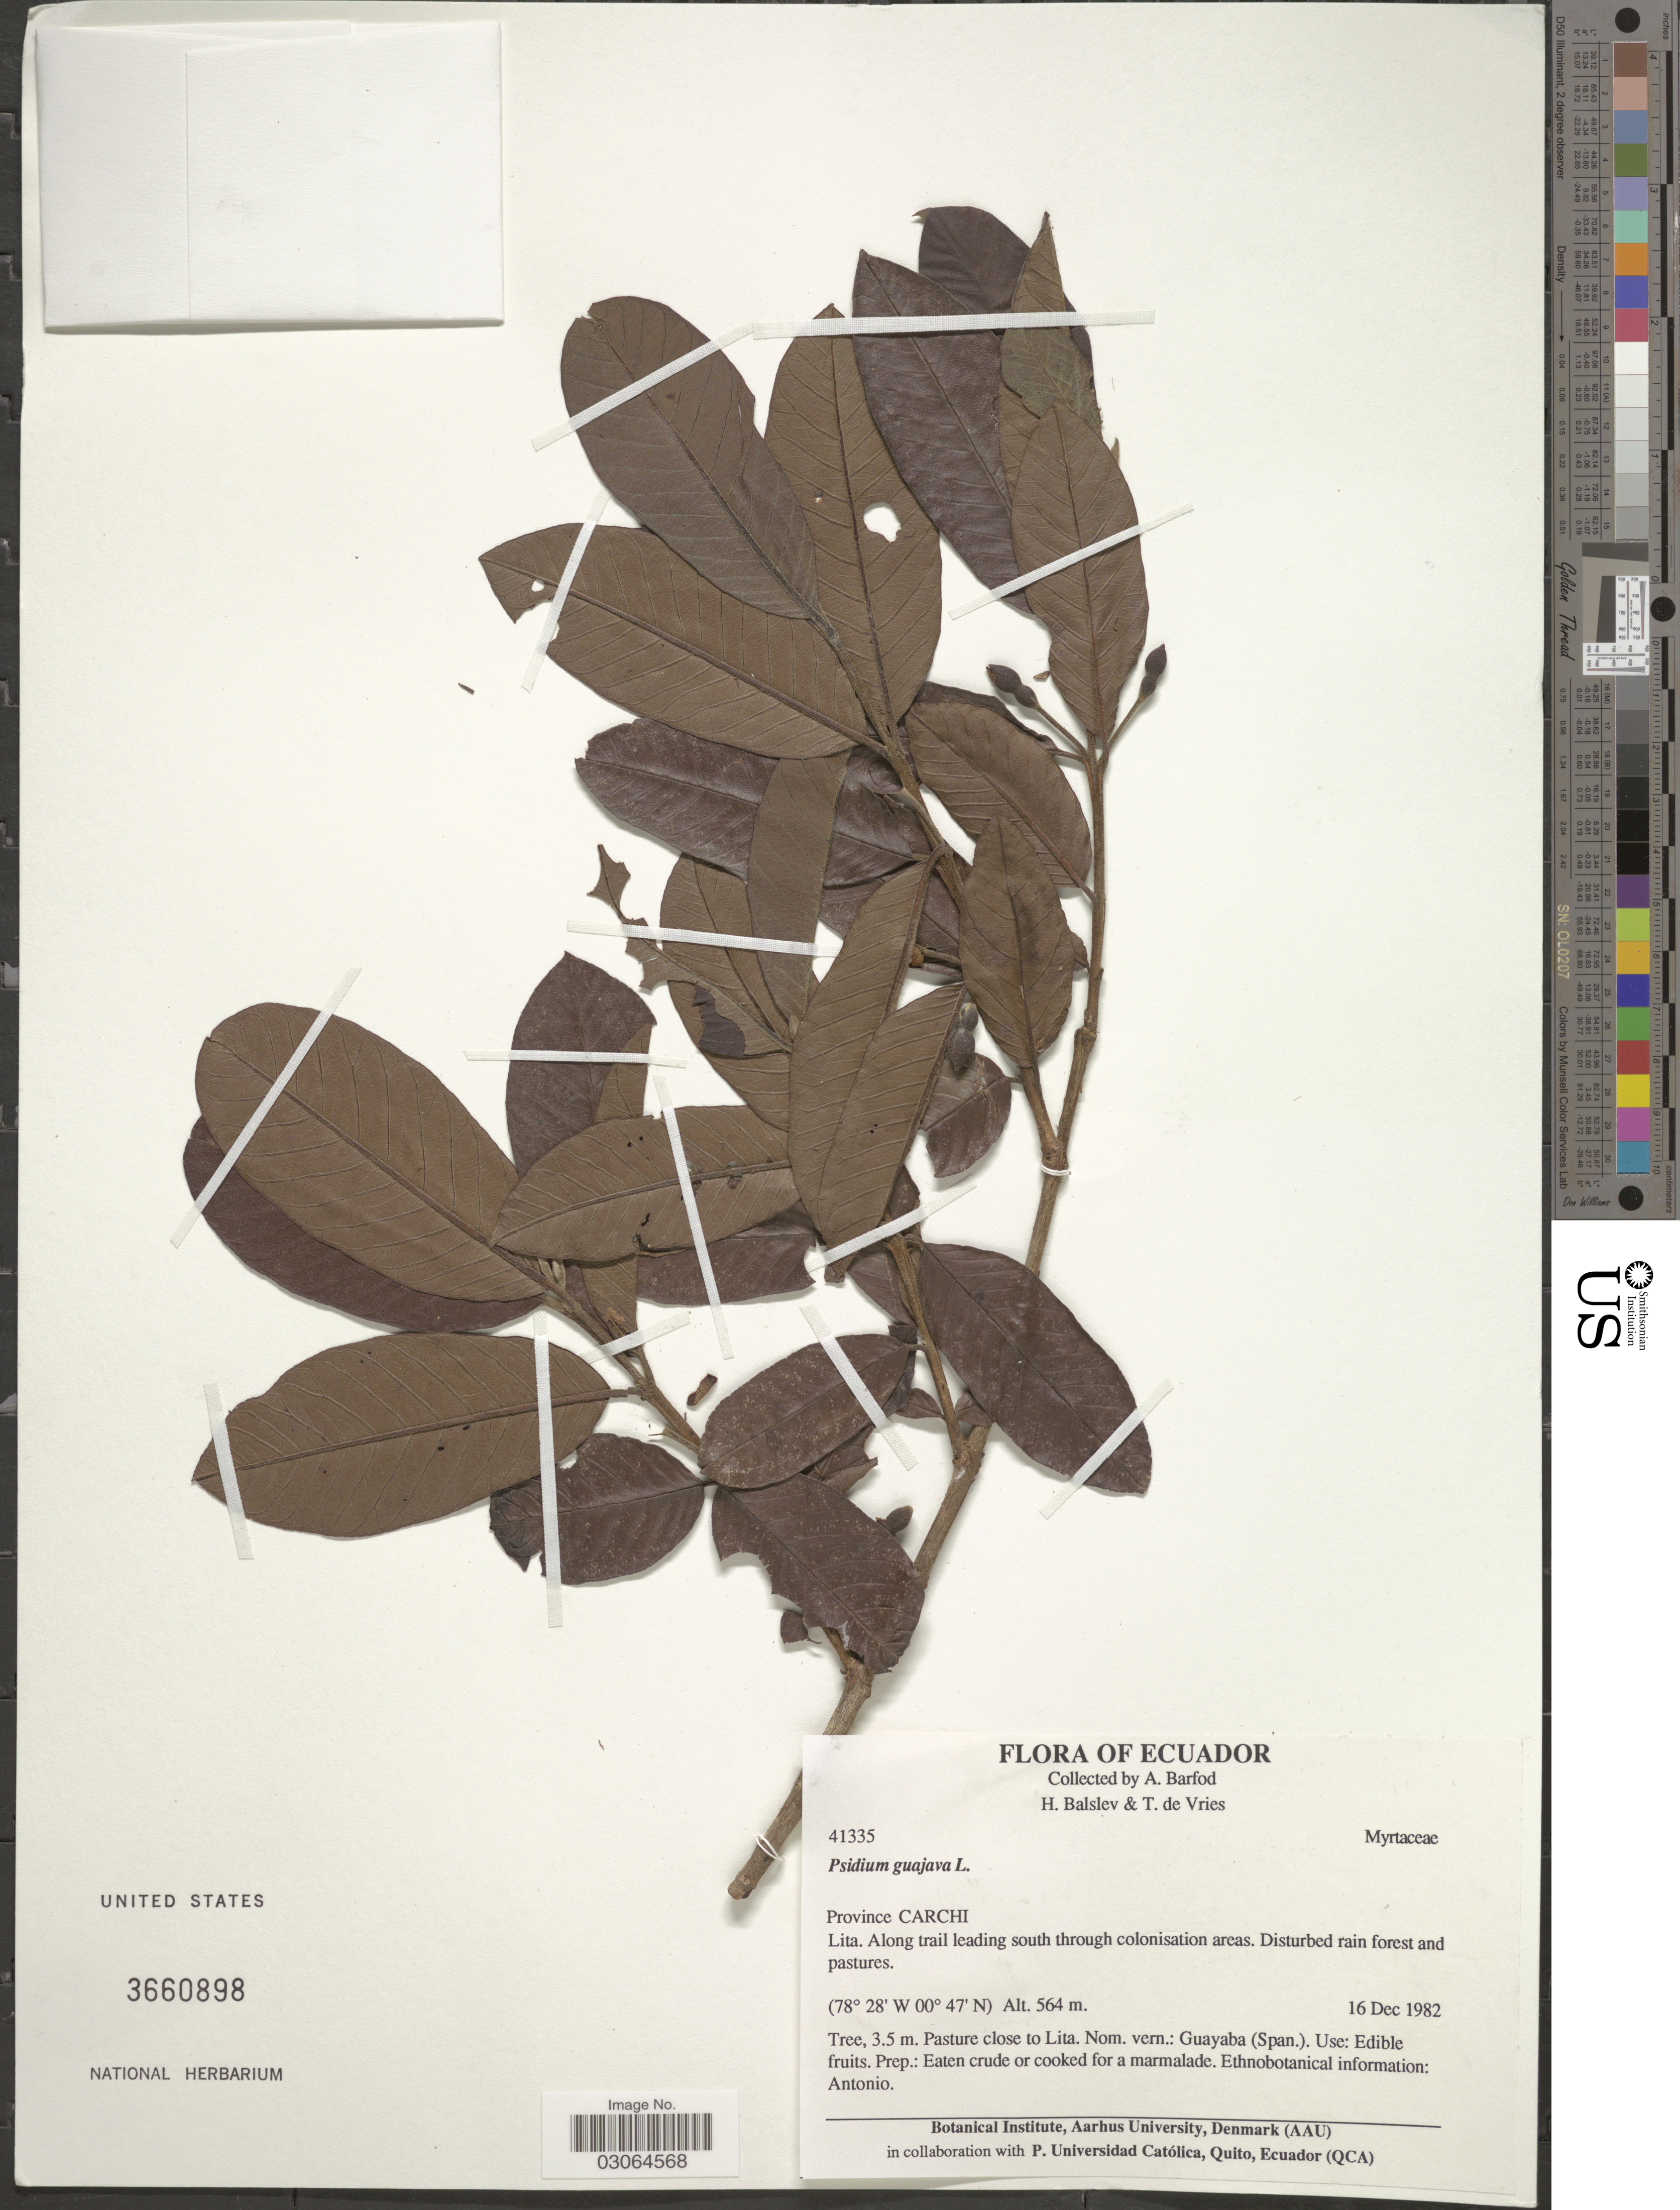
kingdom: Plantae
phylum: Tracheophyta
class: Magnoliopsida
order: Myrtales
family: Myrtaceae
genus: Psidium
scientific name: Psidium guajava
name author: L.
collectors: A. Barfod, H. Balslev & T. de Vries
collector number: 41335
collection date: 1982-12-16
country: Ecuador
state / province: Carchi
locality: Lita. Along trail leading south through colonisation areas.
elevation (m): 564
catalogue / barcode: US 3660898